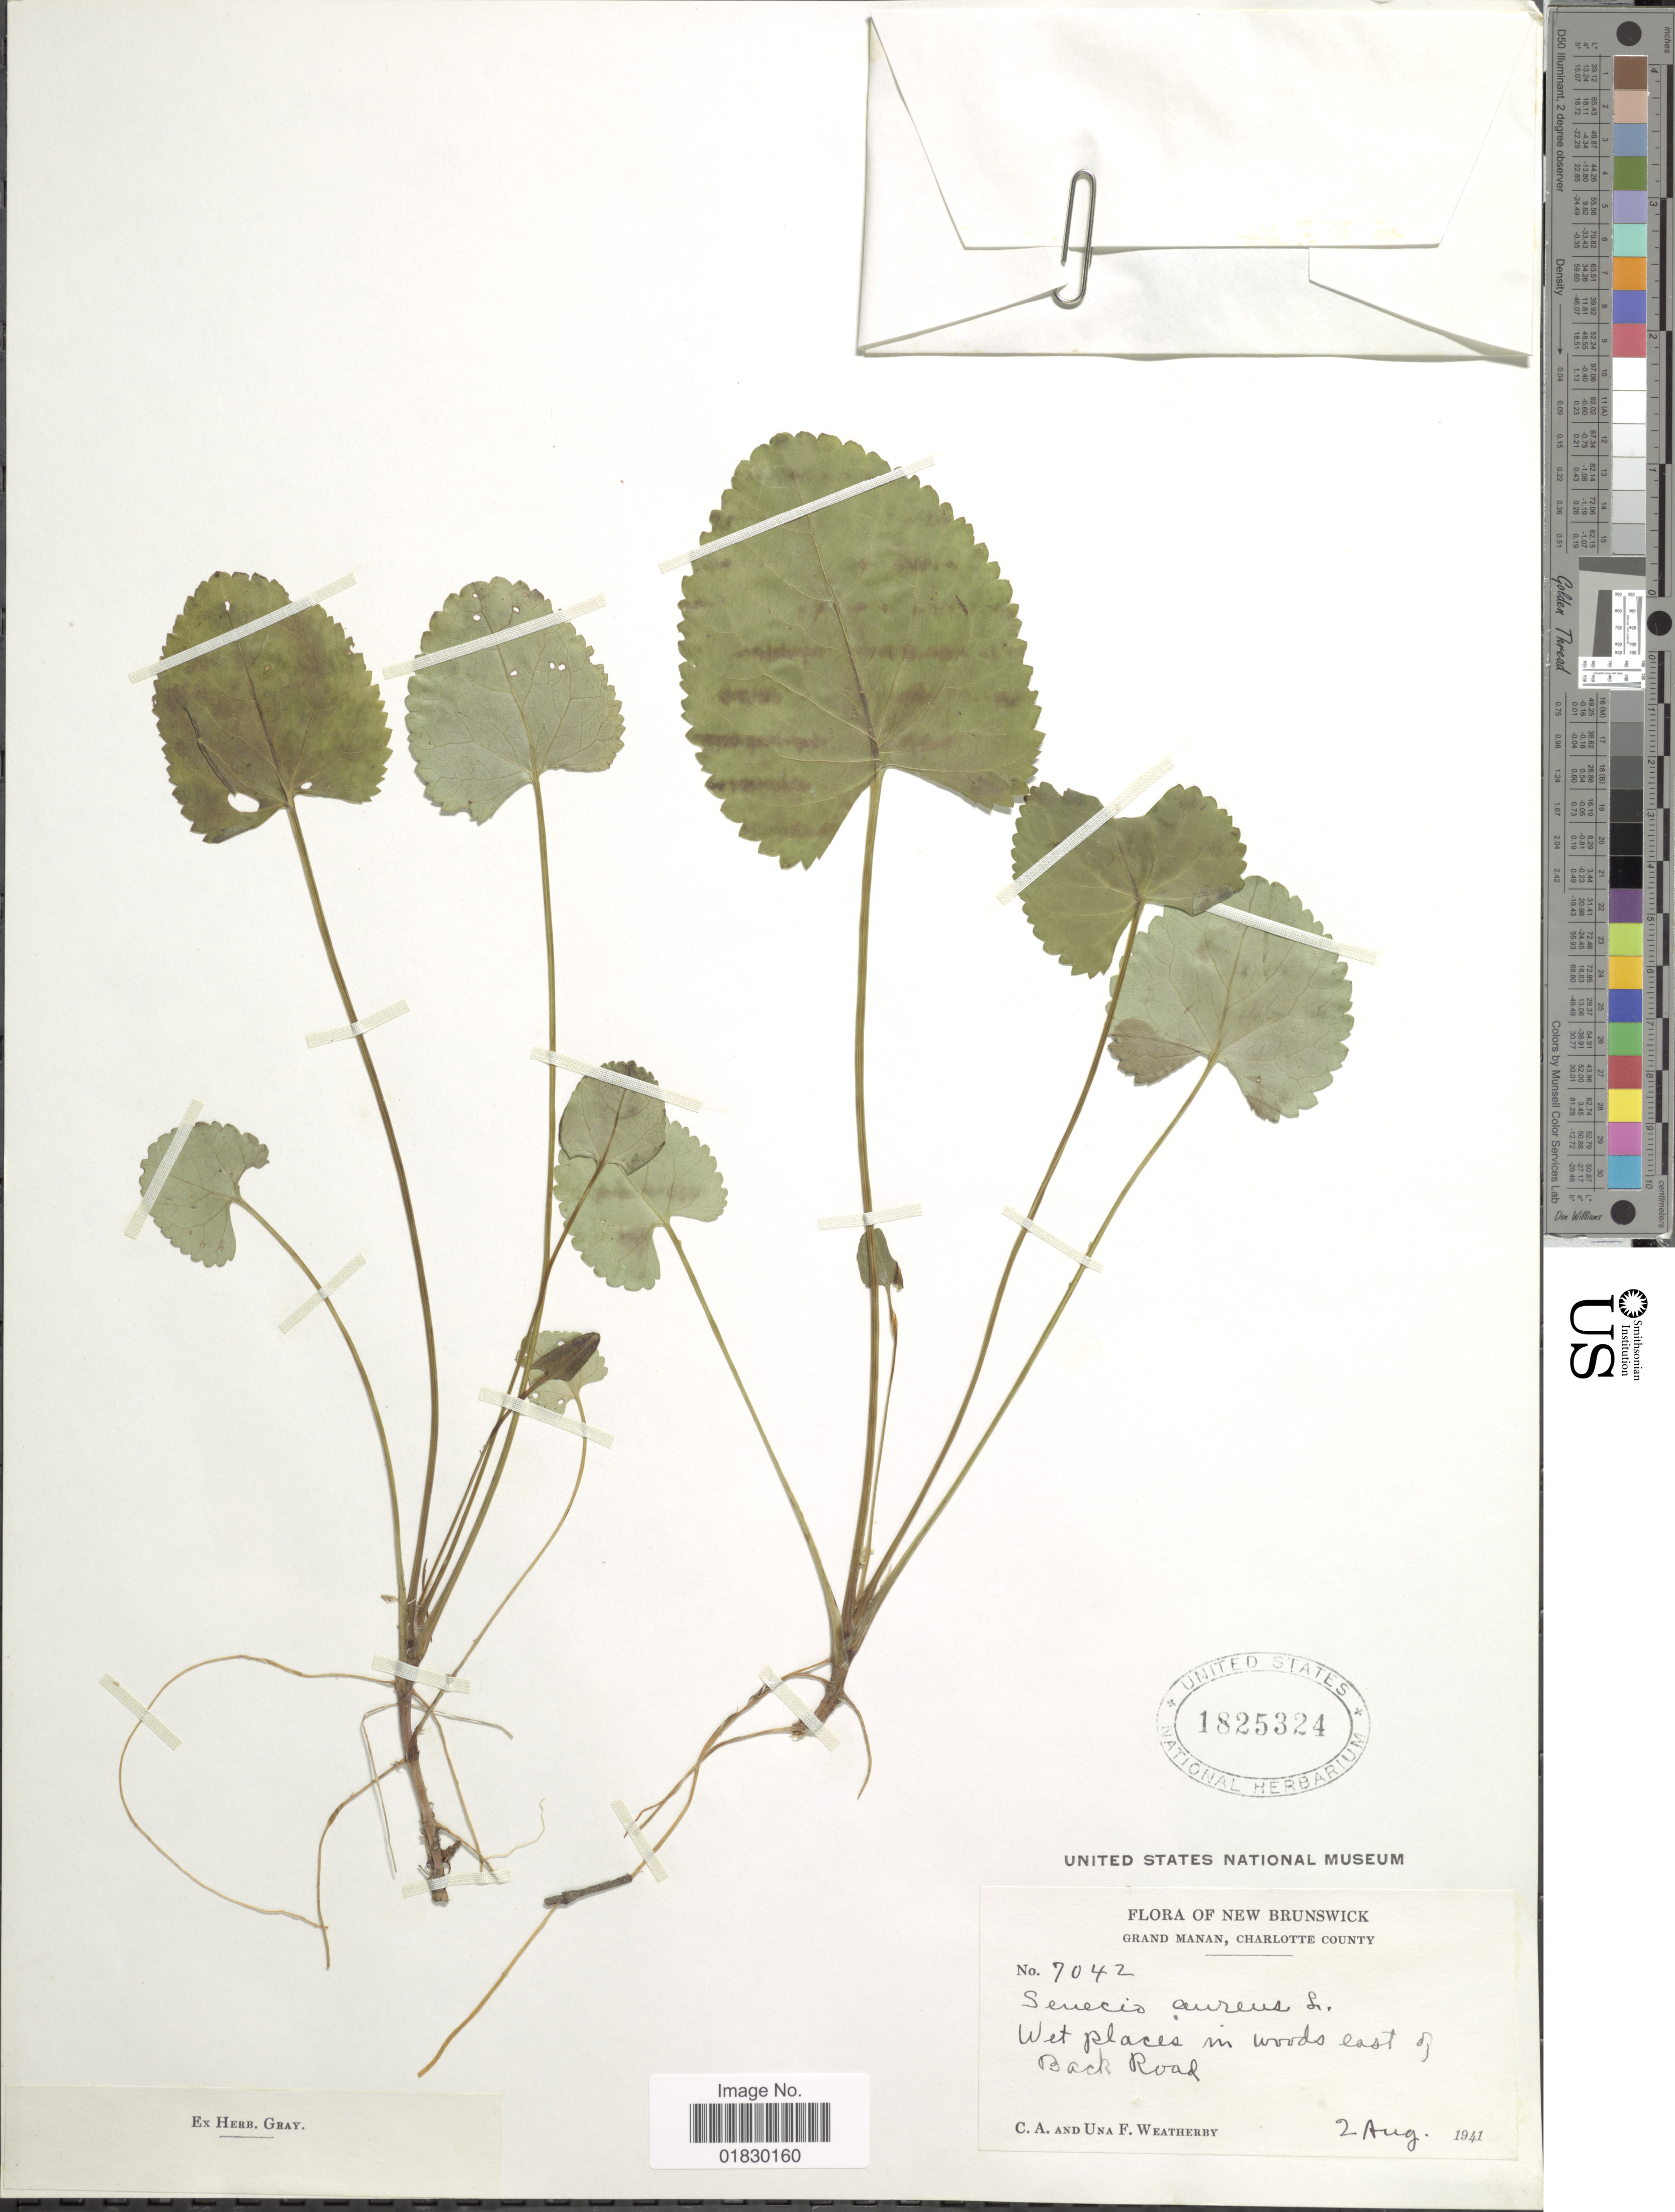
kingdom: Plantae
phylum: Tracheophyta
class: Magnoliopsida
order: Asterales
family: Asteraceae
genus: Packera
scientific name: Packera aurea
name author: (L.) Á. Löve & D. Löve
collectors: C. A. Weatherby & U. Weatherby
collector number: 7042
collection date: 1941-08-02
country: Canada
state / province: New Brunswick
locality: Grand Manan, Charlotte County, Wet places in woods east of Back Road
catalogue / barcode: US 1825324